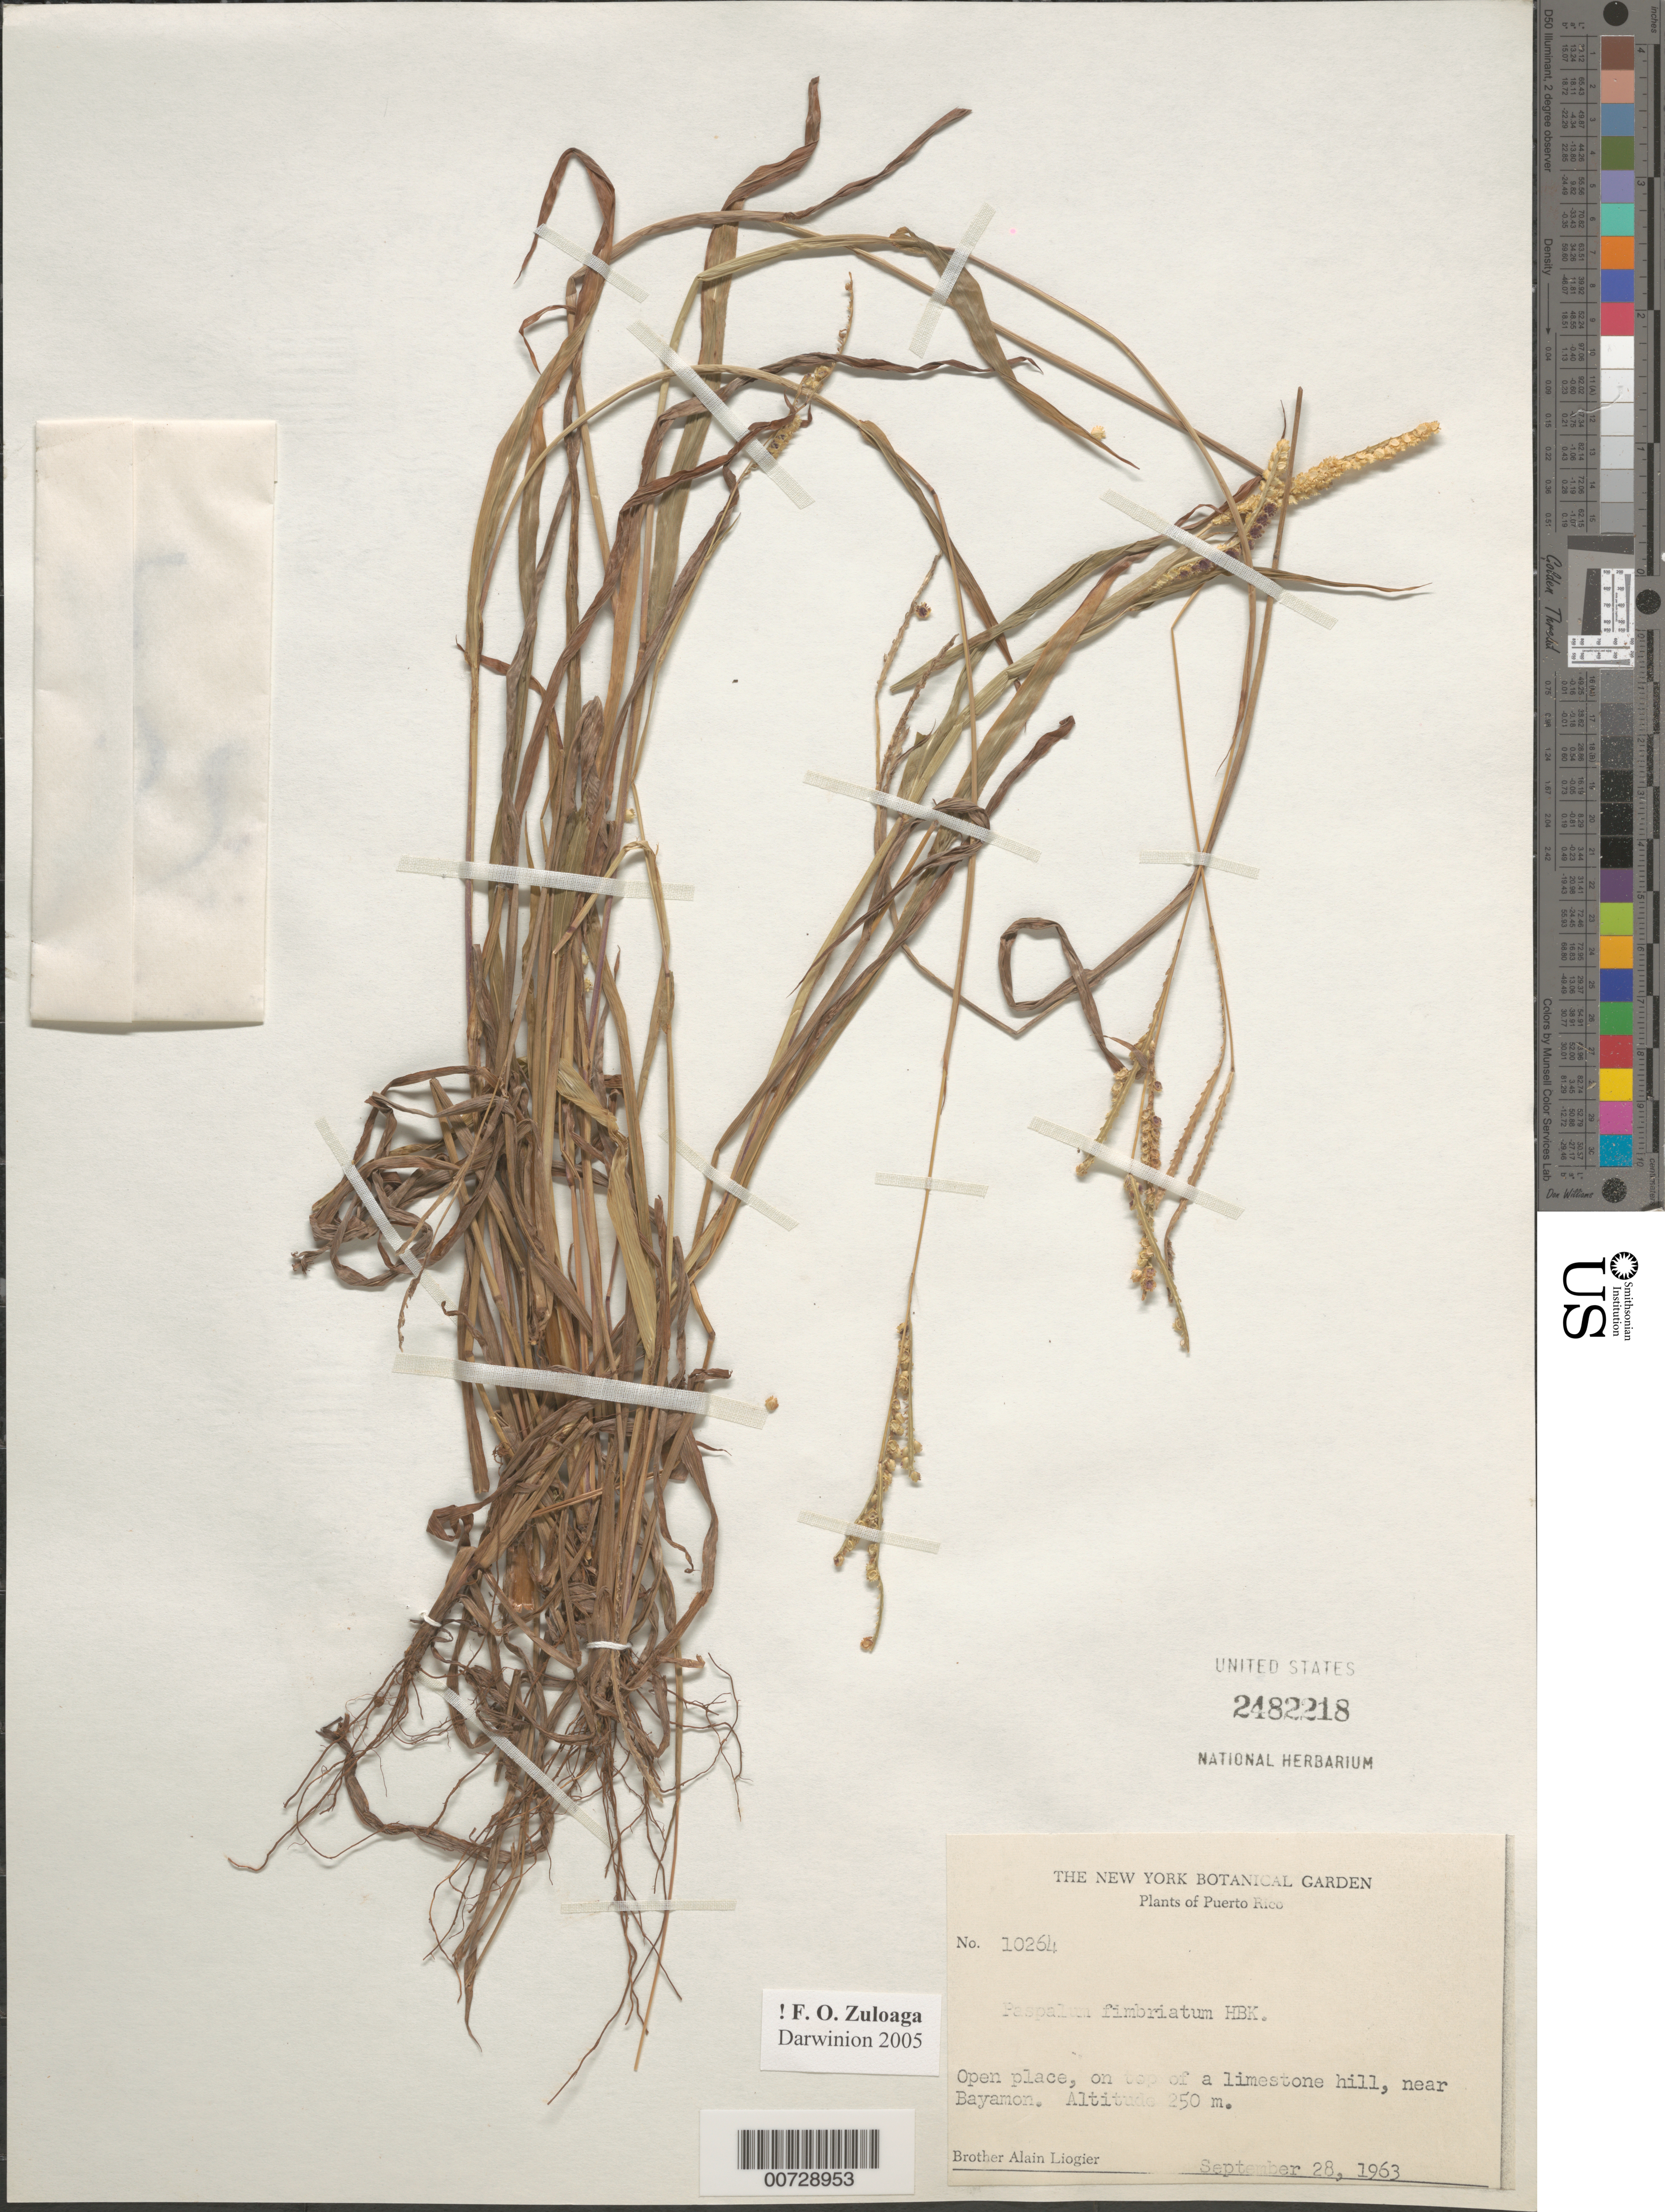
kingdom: Plantae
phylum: Tracheophyta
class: Liliopsida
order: Poales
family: Poaceae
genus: Paspalum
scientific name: Paspalum fimbriatum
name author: Kunth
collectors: A. H. Liogier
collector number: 10264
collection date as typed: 28 Sep 1963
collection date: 1963-09-28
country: Puerto Rico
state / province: Bayamón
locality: Bayamon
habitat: Open place, on top of a limestone hill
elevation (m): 250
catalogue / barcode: US 2482218